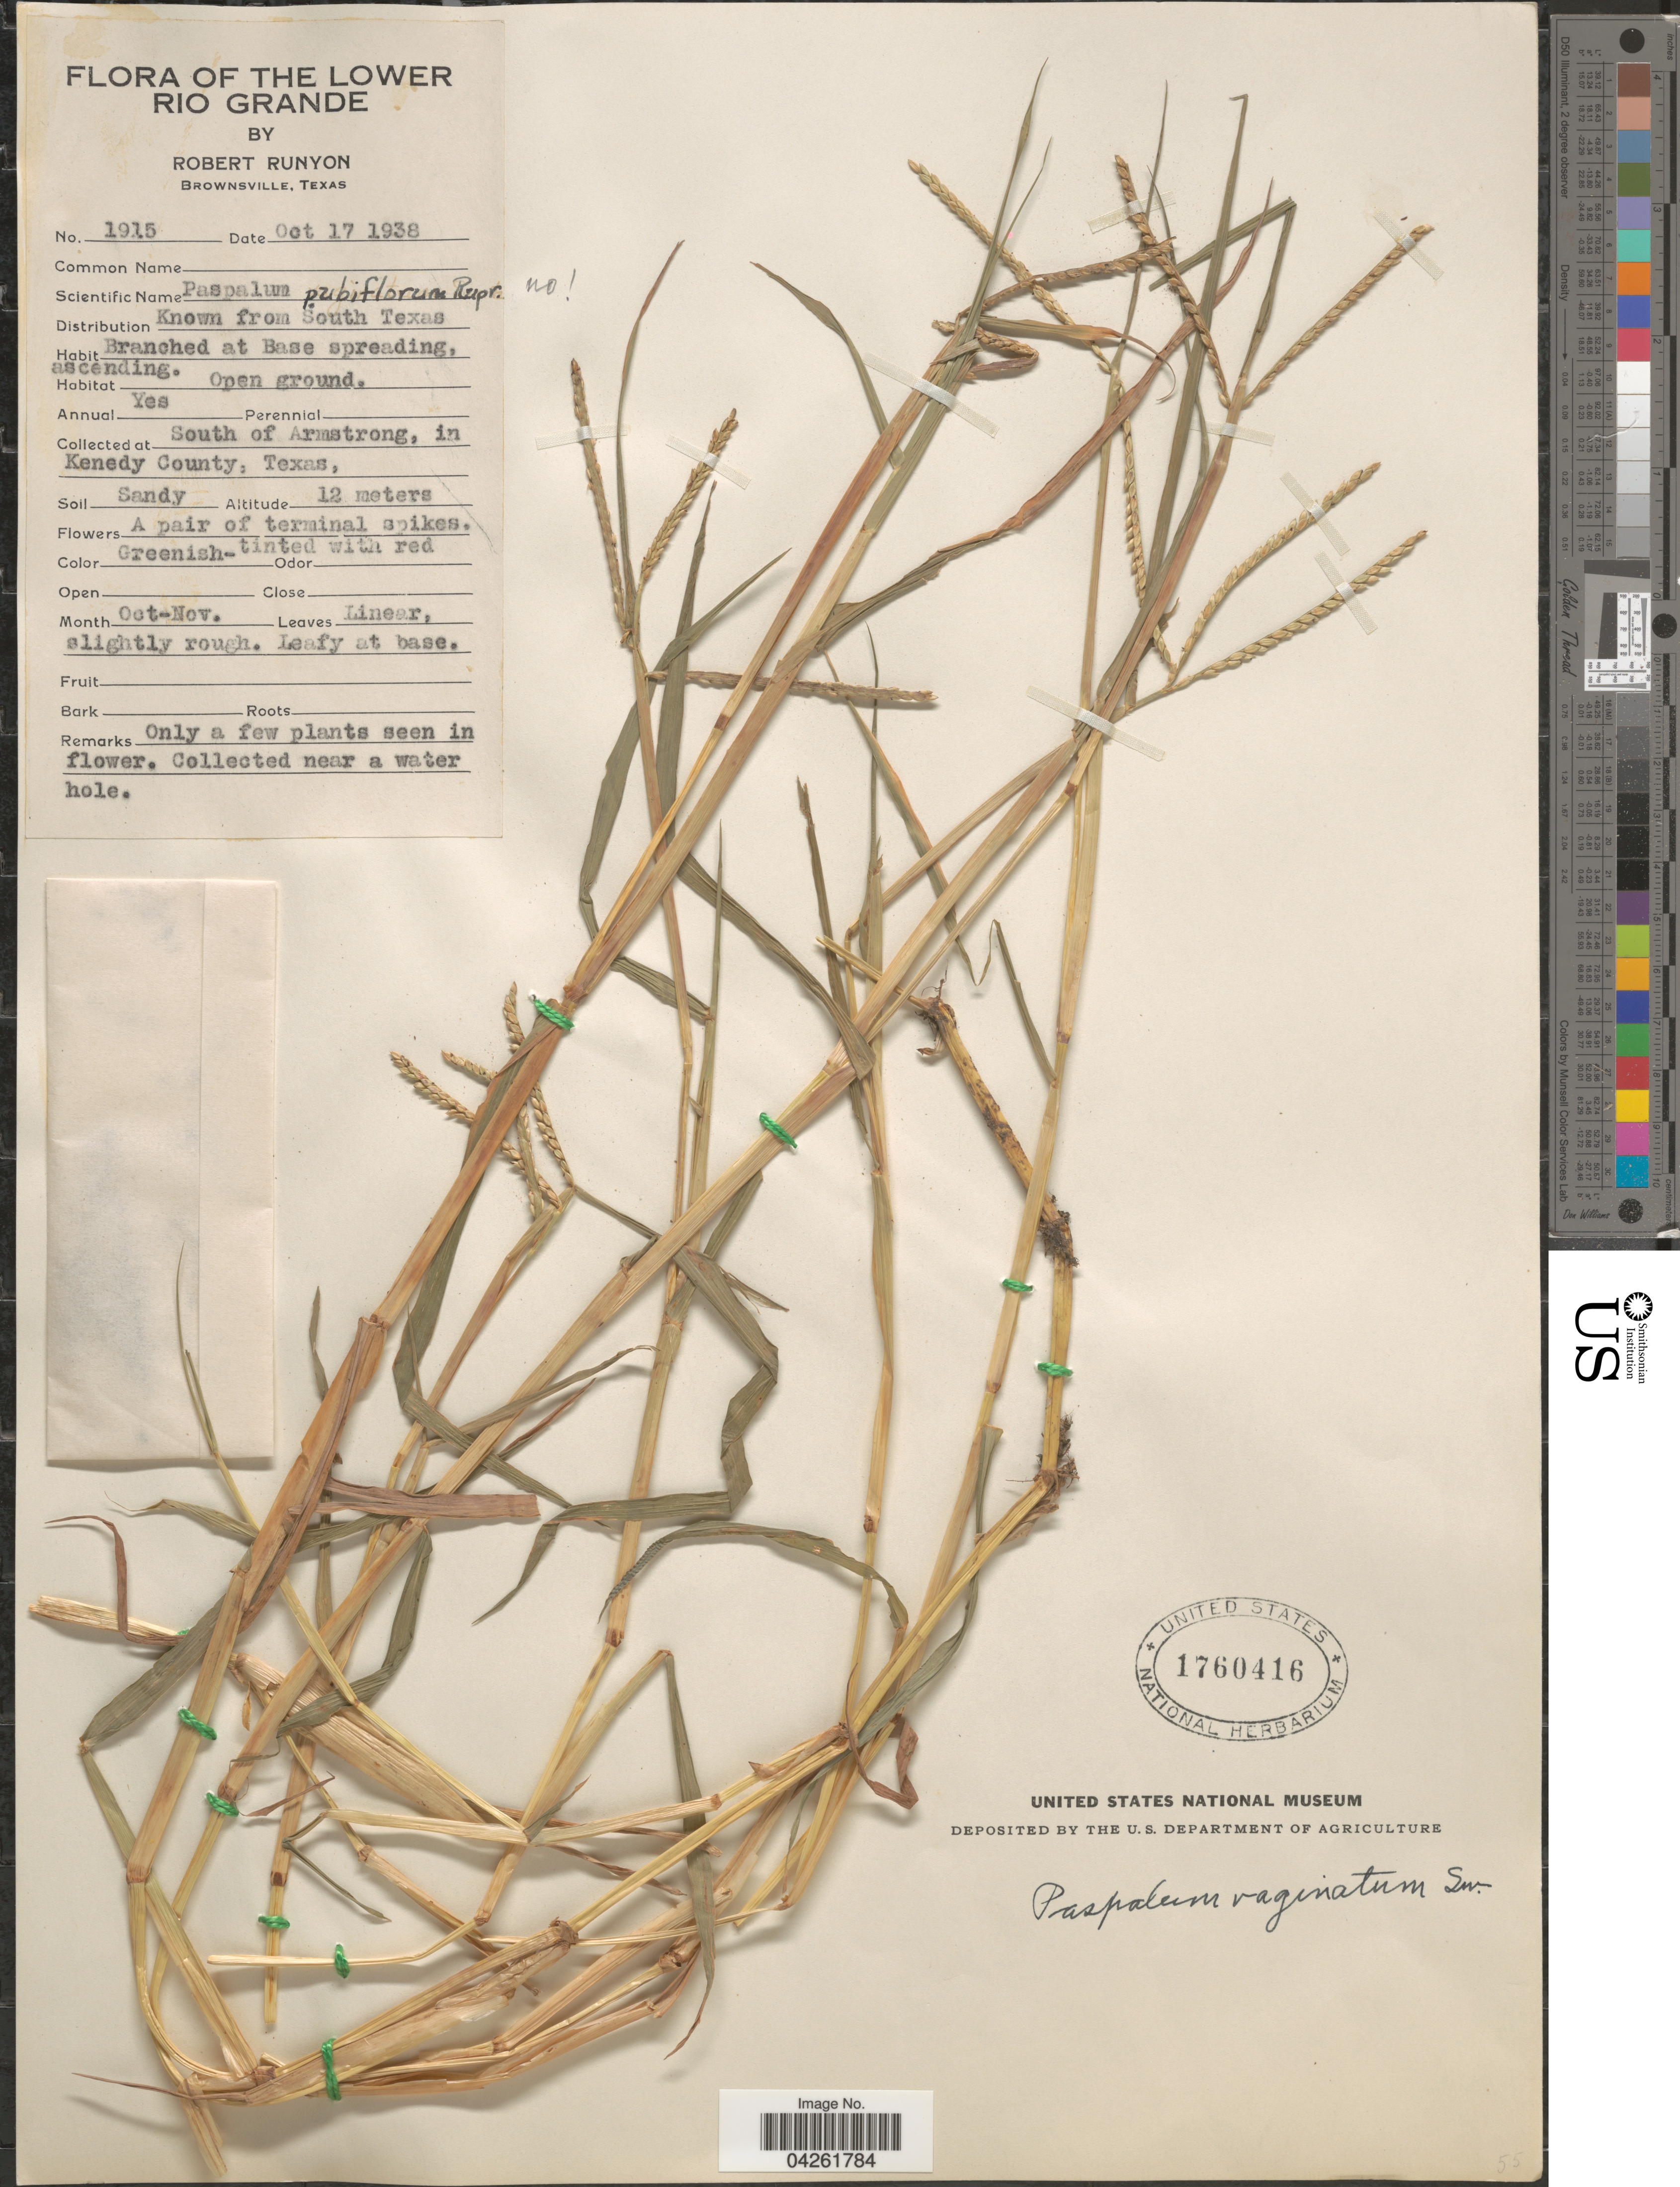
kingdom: Plantae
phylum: Tracheophyta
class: Liliopsida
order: Poales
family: Poaceae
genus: Paspalum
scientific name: Paspalum distichum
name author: L.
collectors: R. Runyon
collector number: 1915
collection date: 1938-10-17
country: United States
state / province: Texas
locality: South of Armstrong, in Kenedy County.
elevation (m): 12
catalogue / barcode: US 1760416